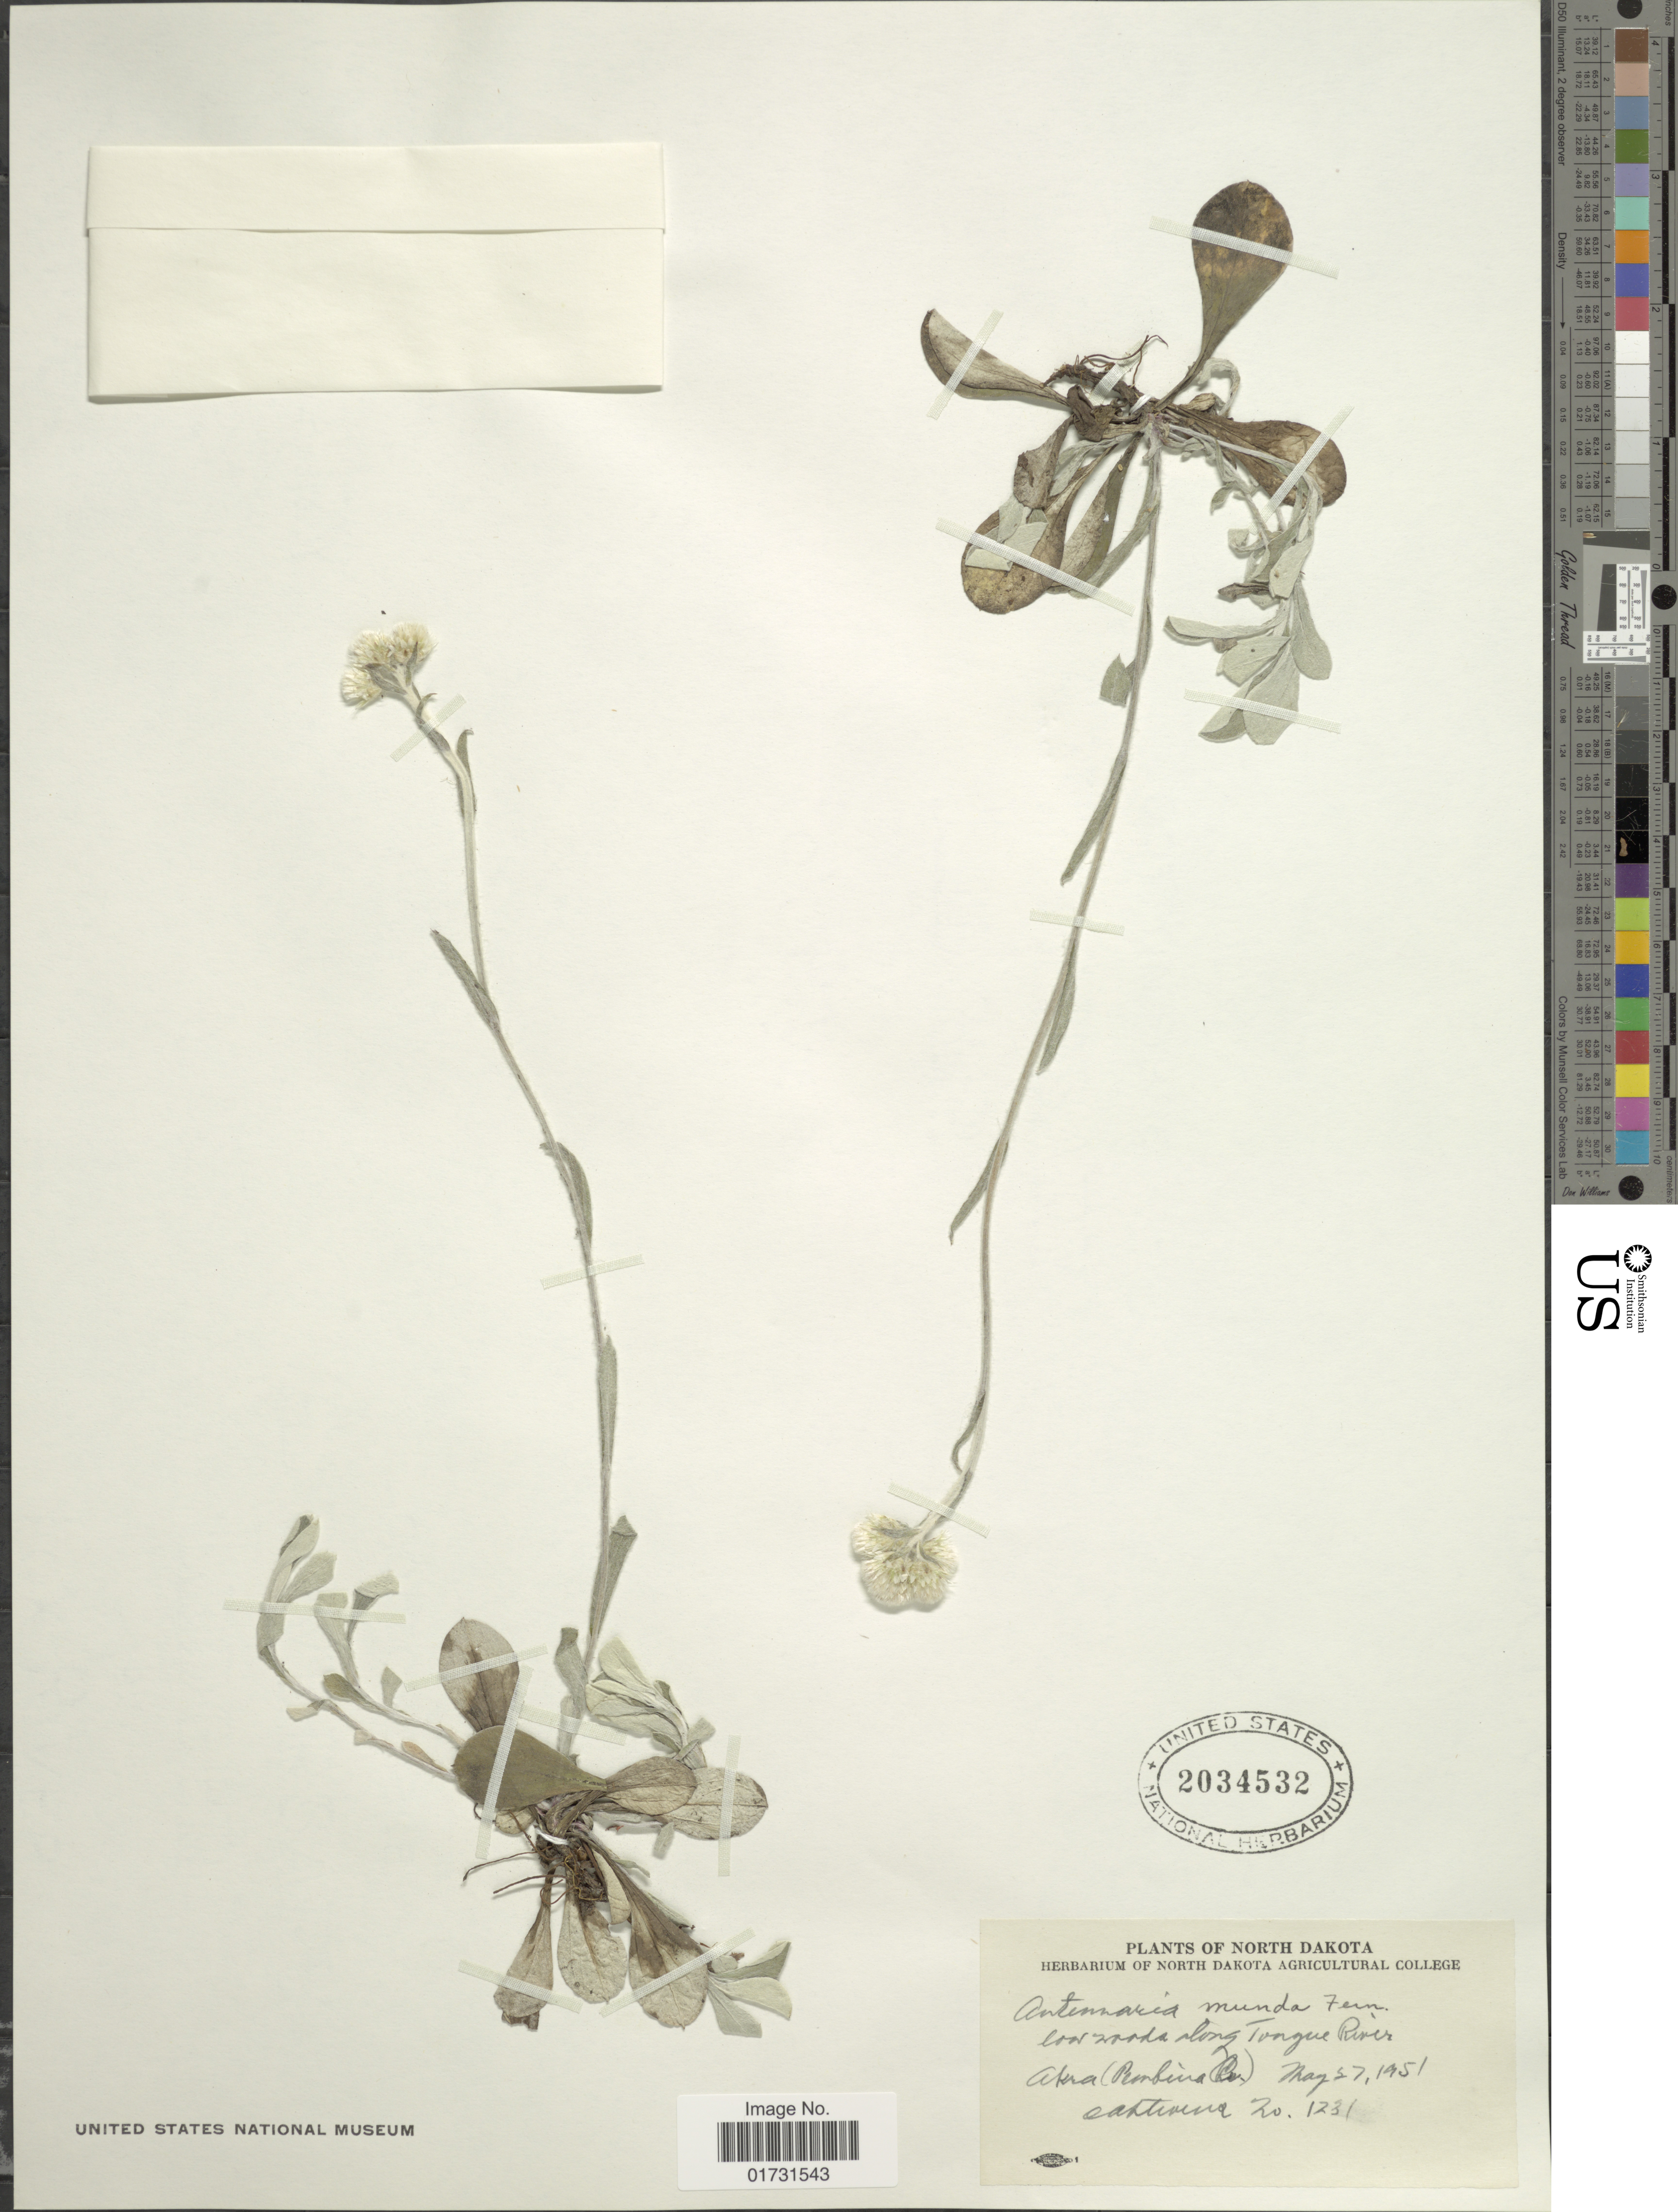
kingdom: Plantae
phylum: Tracheophyta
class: Magnoliopsida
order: Asterales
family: Asteraceae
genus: Antennaria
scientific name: Antennaria munda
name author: Fernald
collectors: O. A. Stevens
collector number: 1231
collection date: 1951-05-27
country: United States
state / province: North Dakota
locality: Along Tongue River Akra (Pembina Co.)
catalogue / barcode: US 2034532